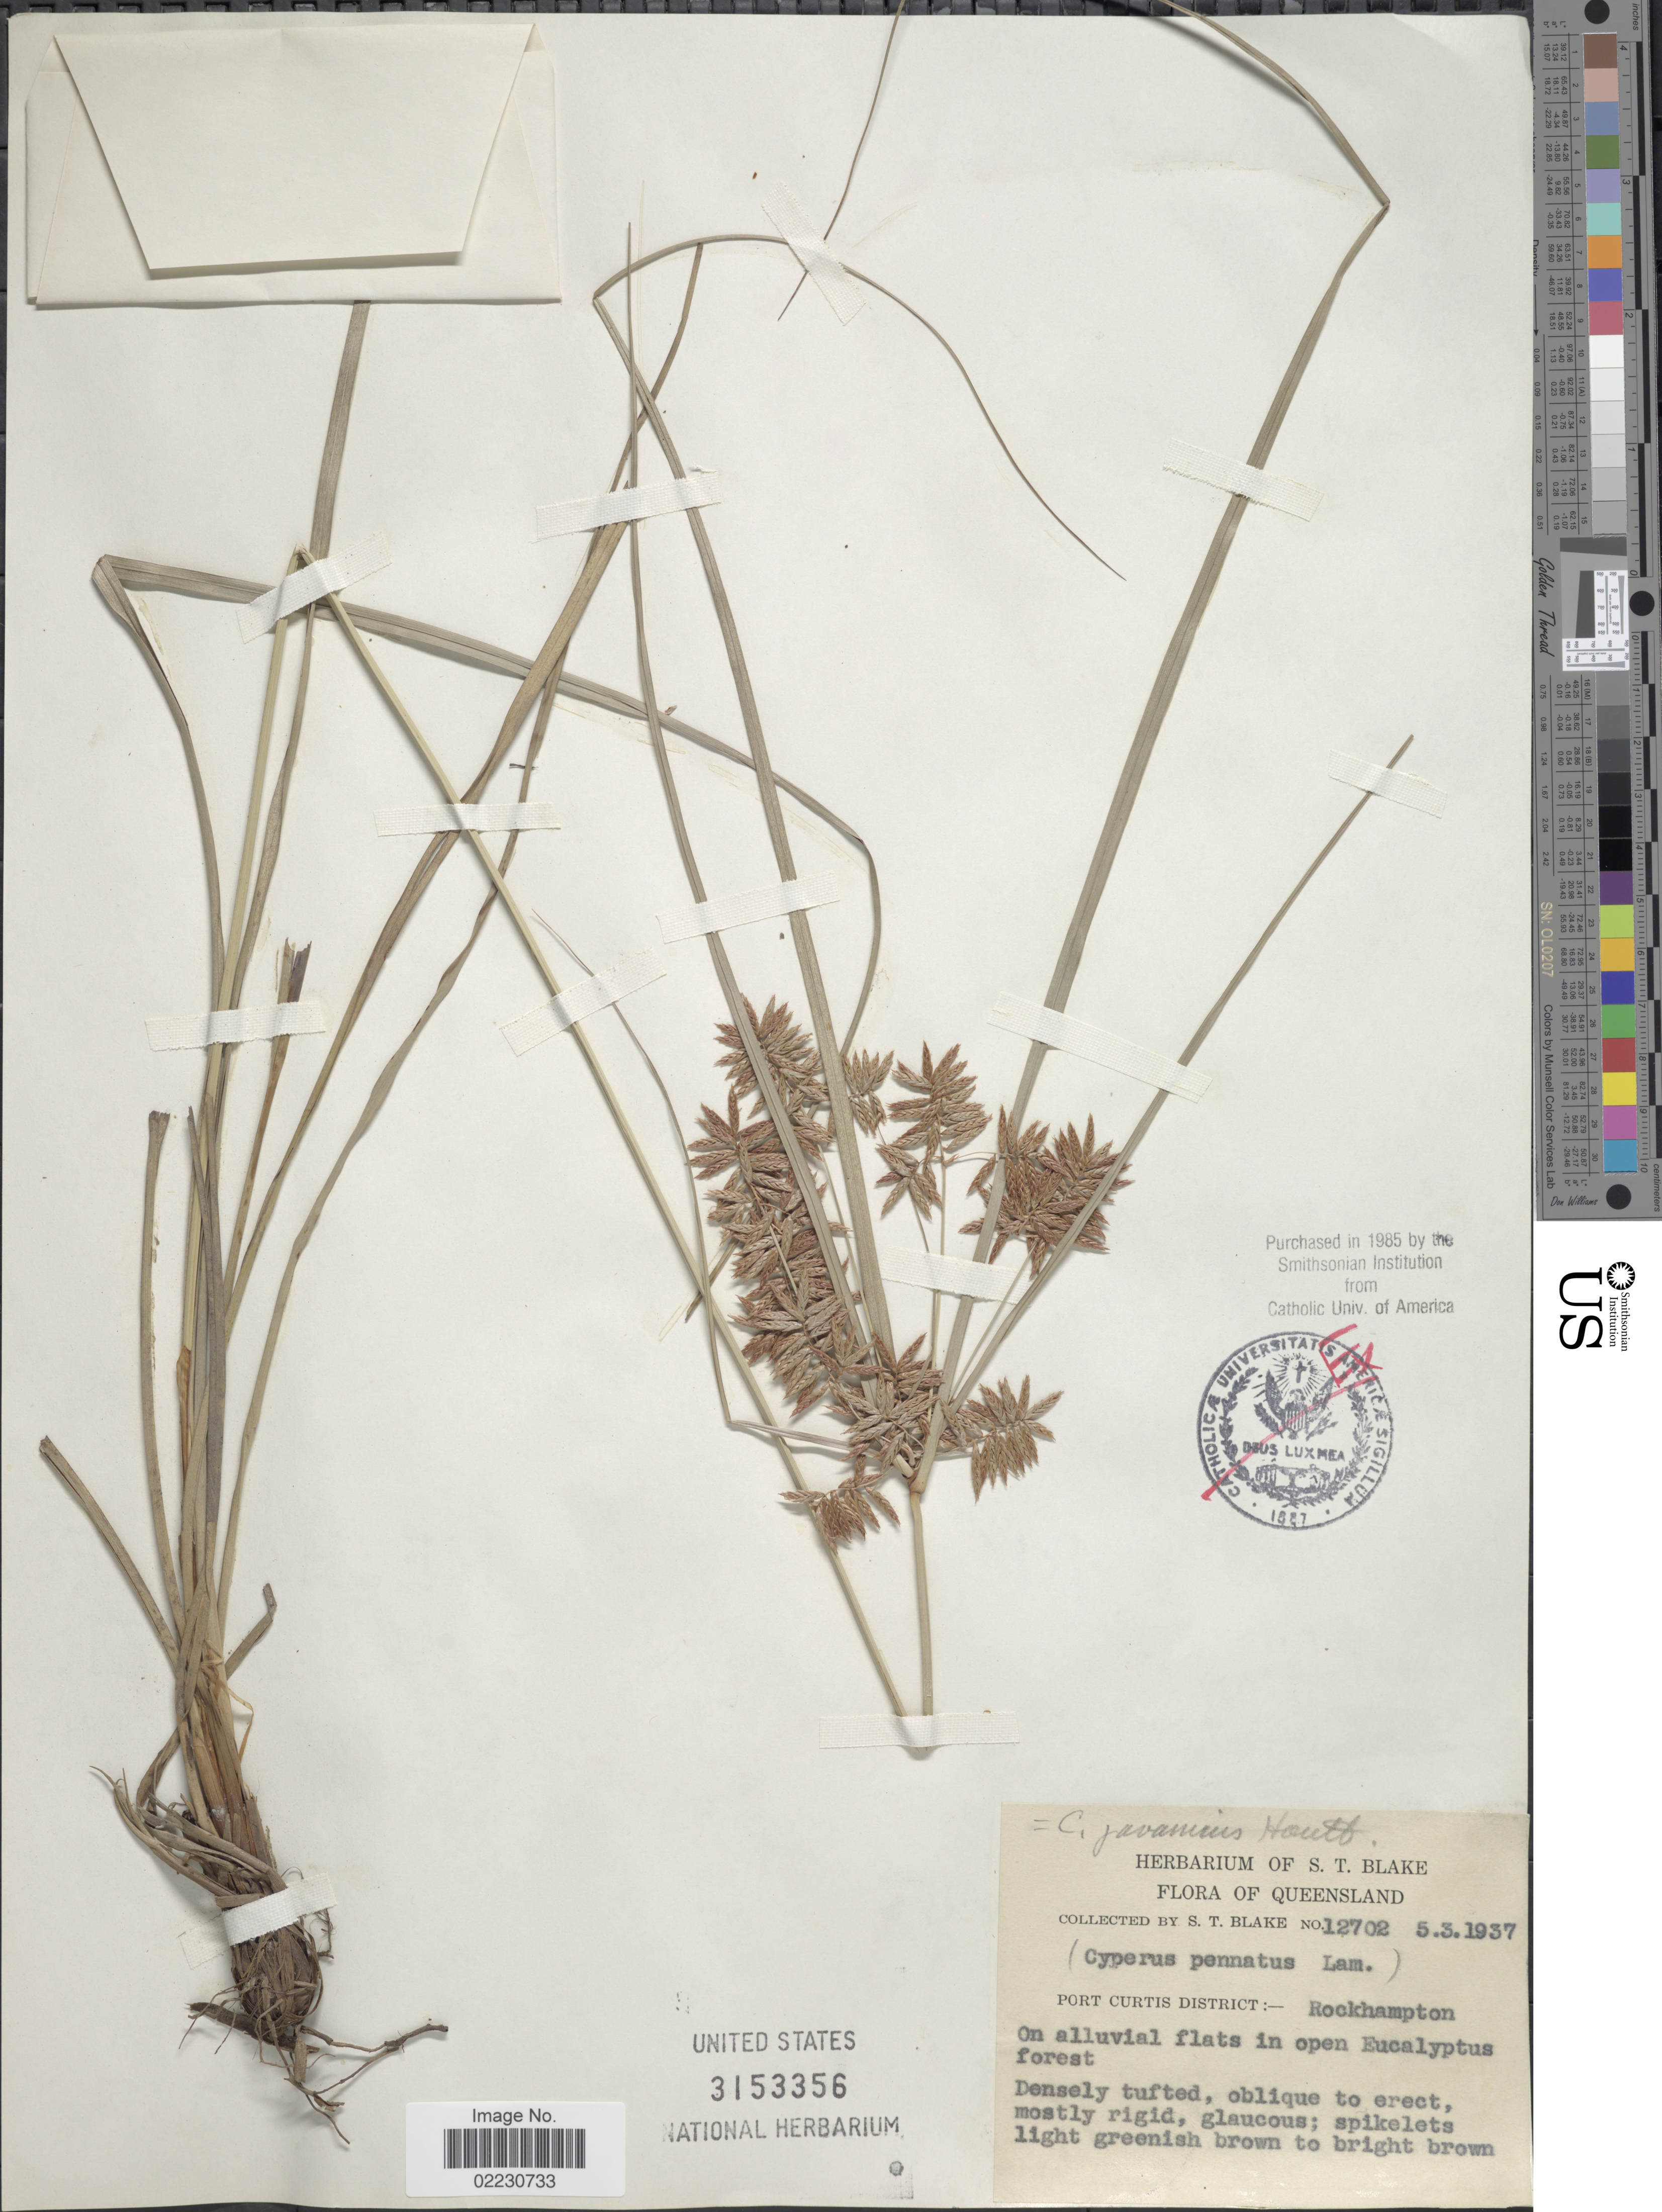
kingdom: Plantae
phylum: Tracheophyta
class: Liliopsida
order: Poales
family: Cyperaceae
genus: Cyperus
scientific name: Cyperus javanicus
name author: Houtt.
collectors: S. T. Blake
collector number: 12702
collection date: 1937-03-05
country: Australia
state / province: Queensland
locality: Port Curtis District:- Rockhampton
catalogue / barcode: US 3153356